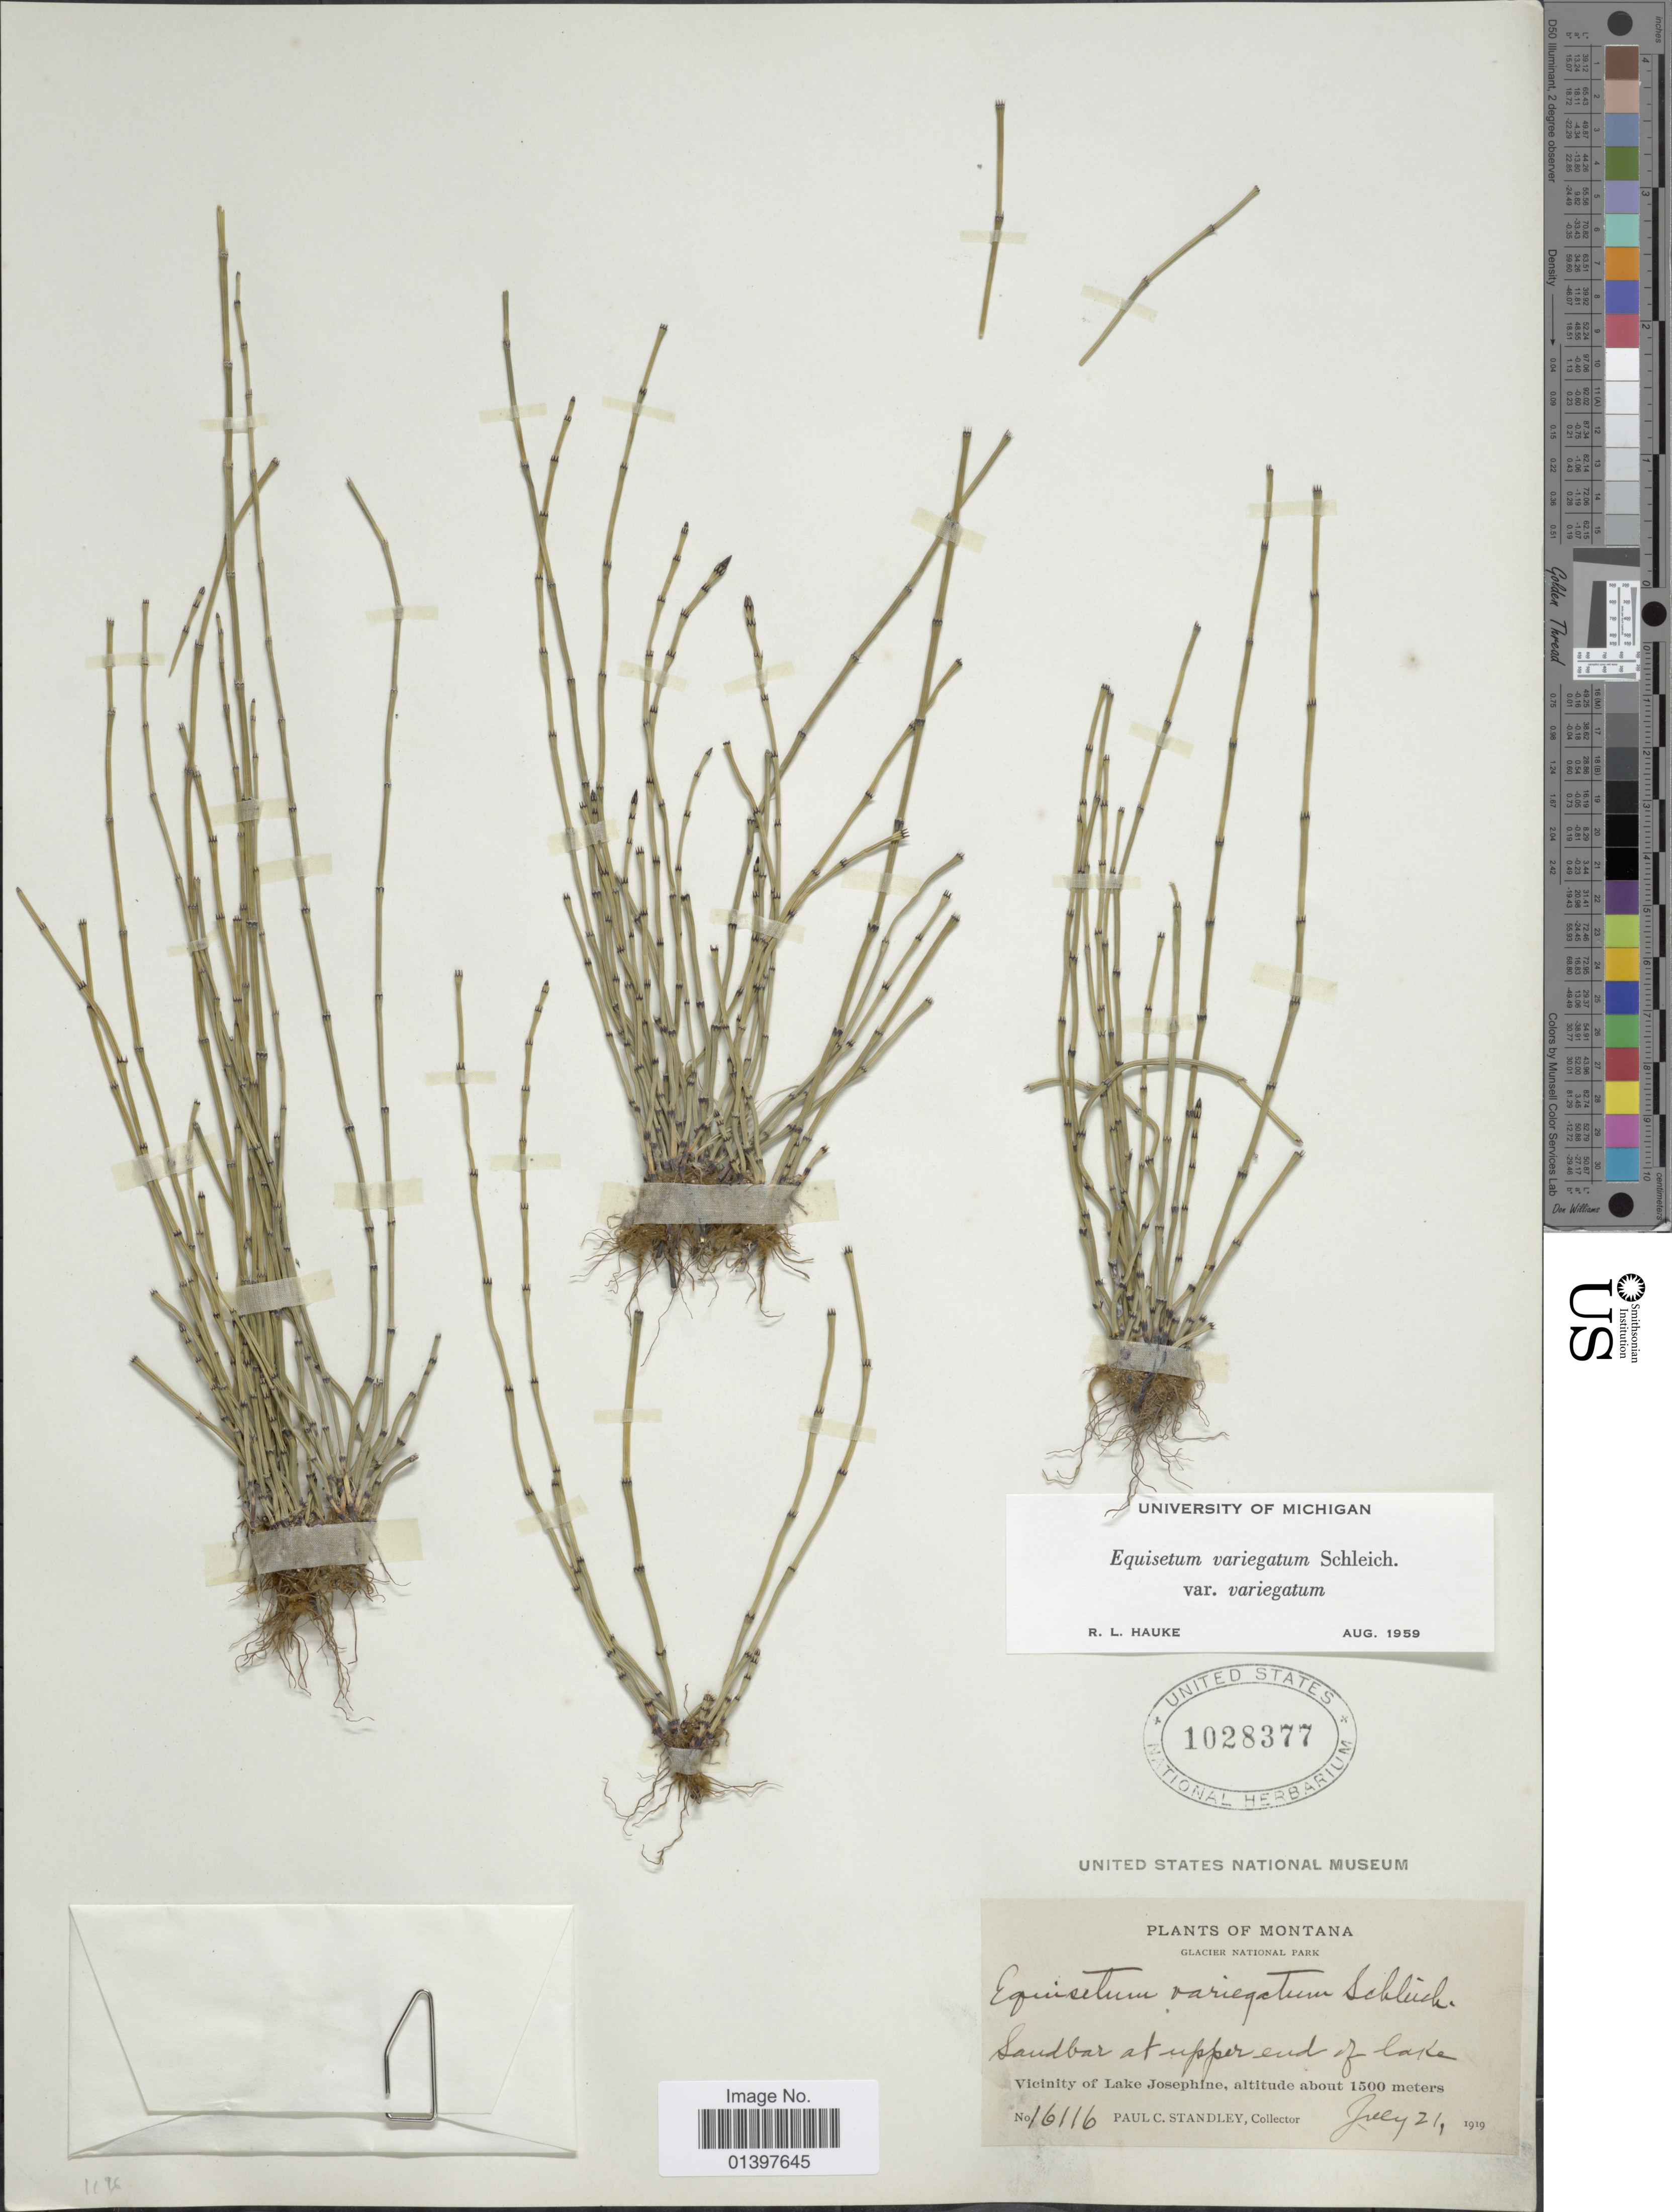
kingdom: Plantae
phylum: Tracheophyta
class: Polypodiopsida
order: Equisetales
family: Equisetaceae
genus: Equisetum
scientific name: Equisetum variegatum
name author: Schleich. ex F. Weber & D. Mohr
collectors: P. C. Standley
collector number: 16116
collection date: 1919-07-21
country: United States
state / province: Montana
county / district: Glacier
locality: Glacier National Park, sandbar at upper end of Lake, Vicinity of Lake Josephine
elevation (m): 1500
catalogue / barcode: US 1028377